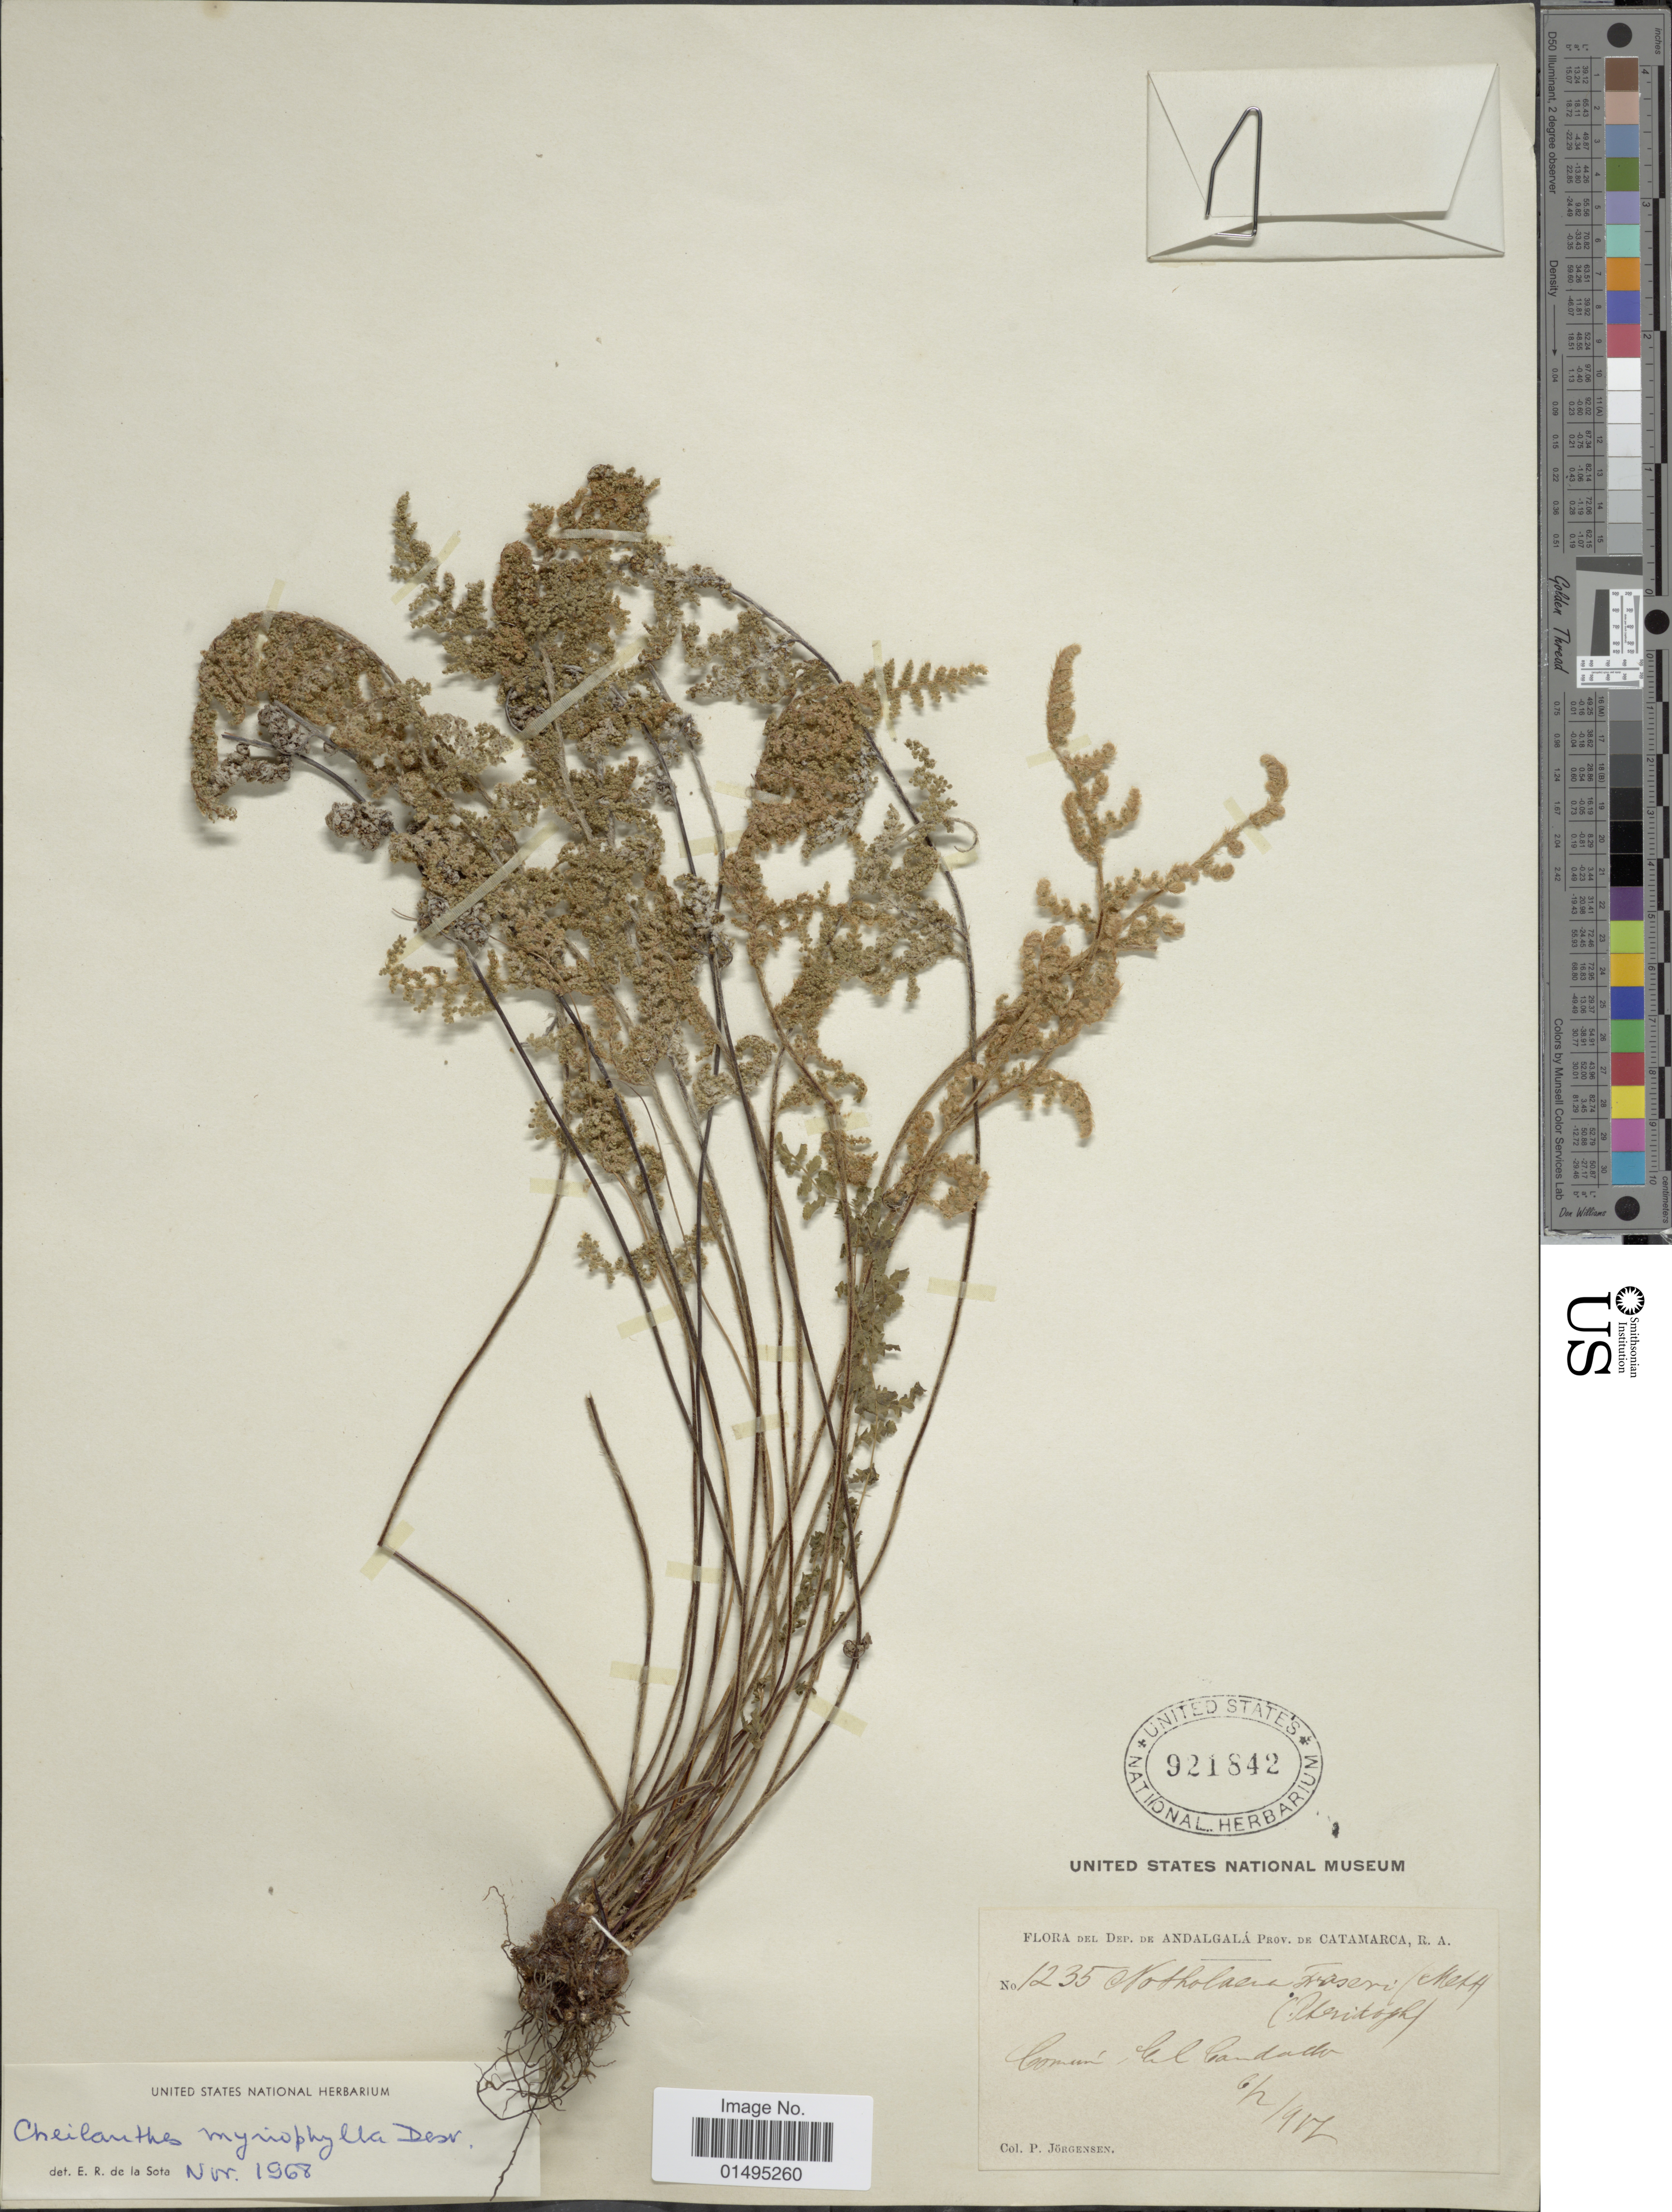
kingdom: Plantae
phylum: Tracheophyta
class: Polypodiopsida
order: Polypodiales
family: Pteridaceae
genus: Myriopteris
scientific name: Myriopteris myriophylla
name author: (Desv.) J. Sm.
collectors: P. Jörgensen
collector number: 1235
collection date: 1917-02-06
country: Argentina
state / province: Catamarca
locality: Dep. de Andalgala. Prov. de Catamarca, R.A.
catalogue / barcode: US 921842